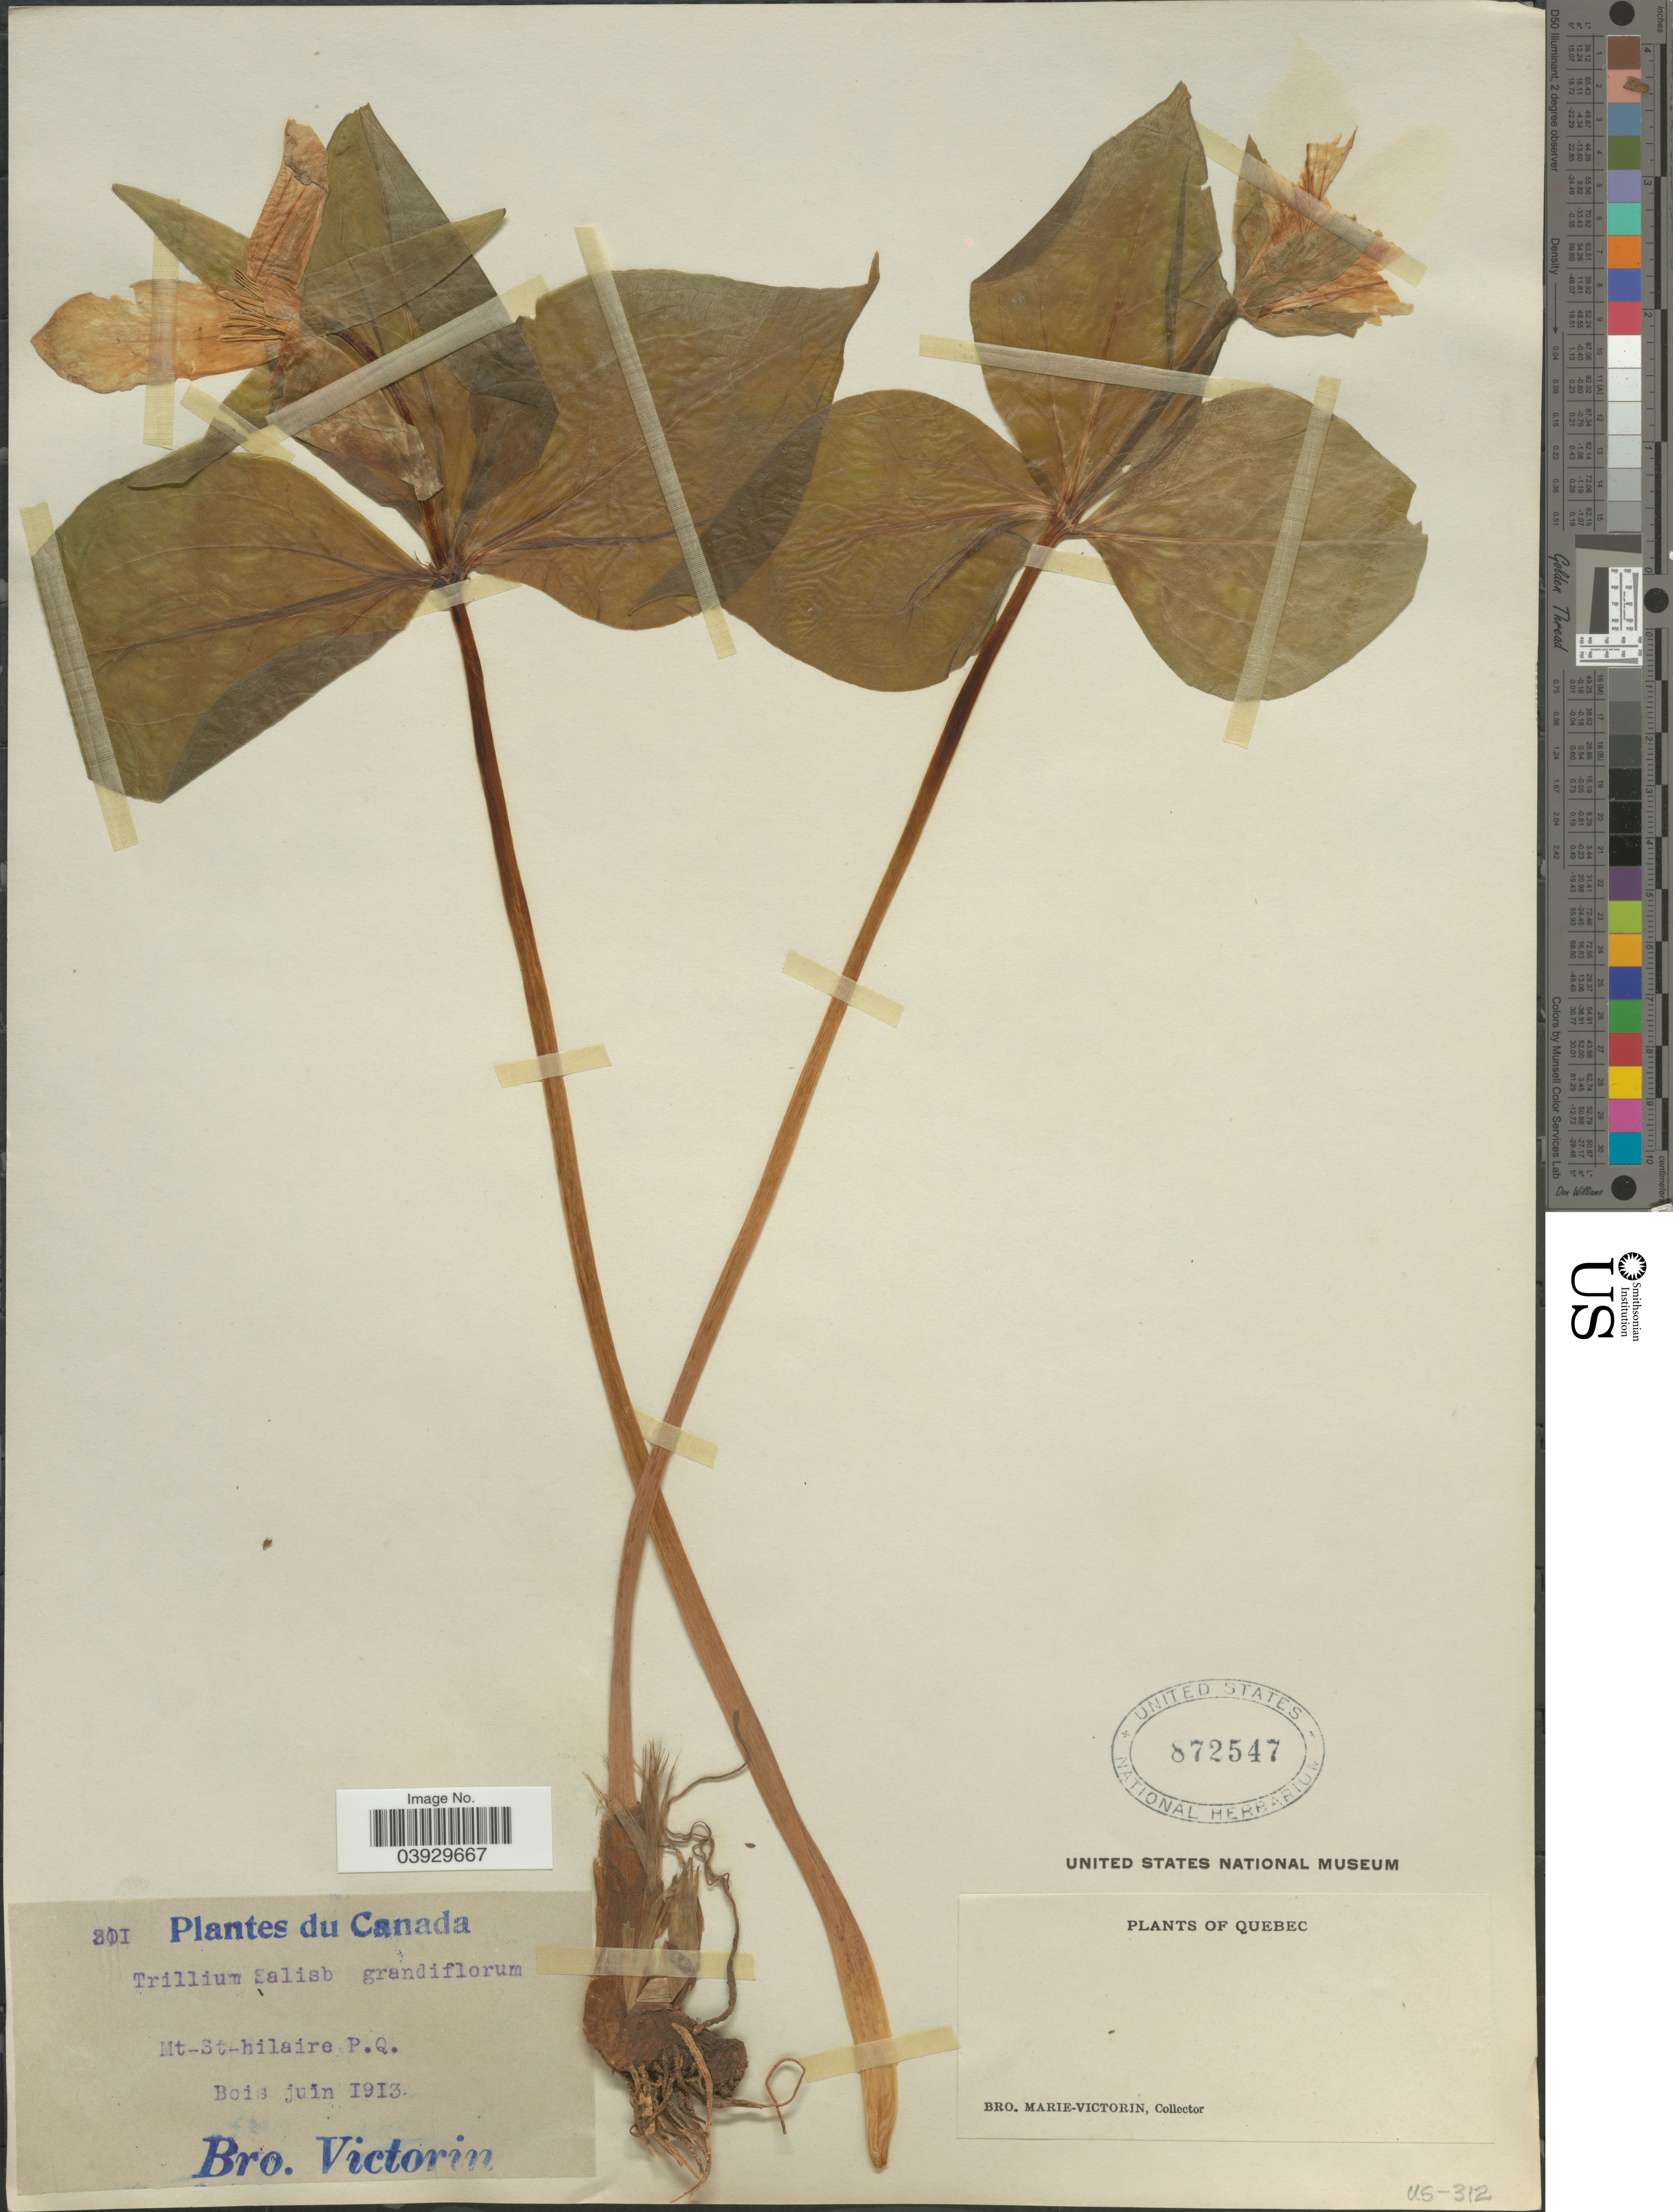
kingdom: Plantae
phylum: Tracheophyta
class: Liliopsida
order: Liliales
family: Melanthiaceae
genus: Trillium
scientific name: Trillium grandiflorum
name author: (Michx.) Salisb.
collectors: Fr. Marie-Victorin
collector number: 311*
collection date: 1913-06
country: Canada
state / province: Quebec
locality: Mt-St-hilaire P.Q.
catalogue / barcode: US 872547